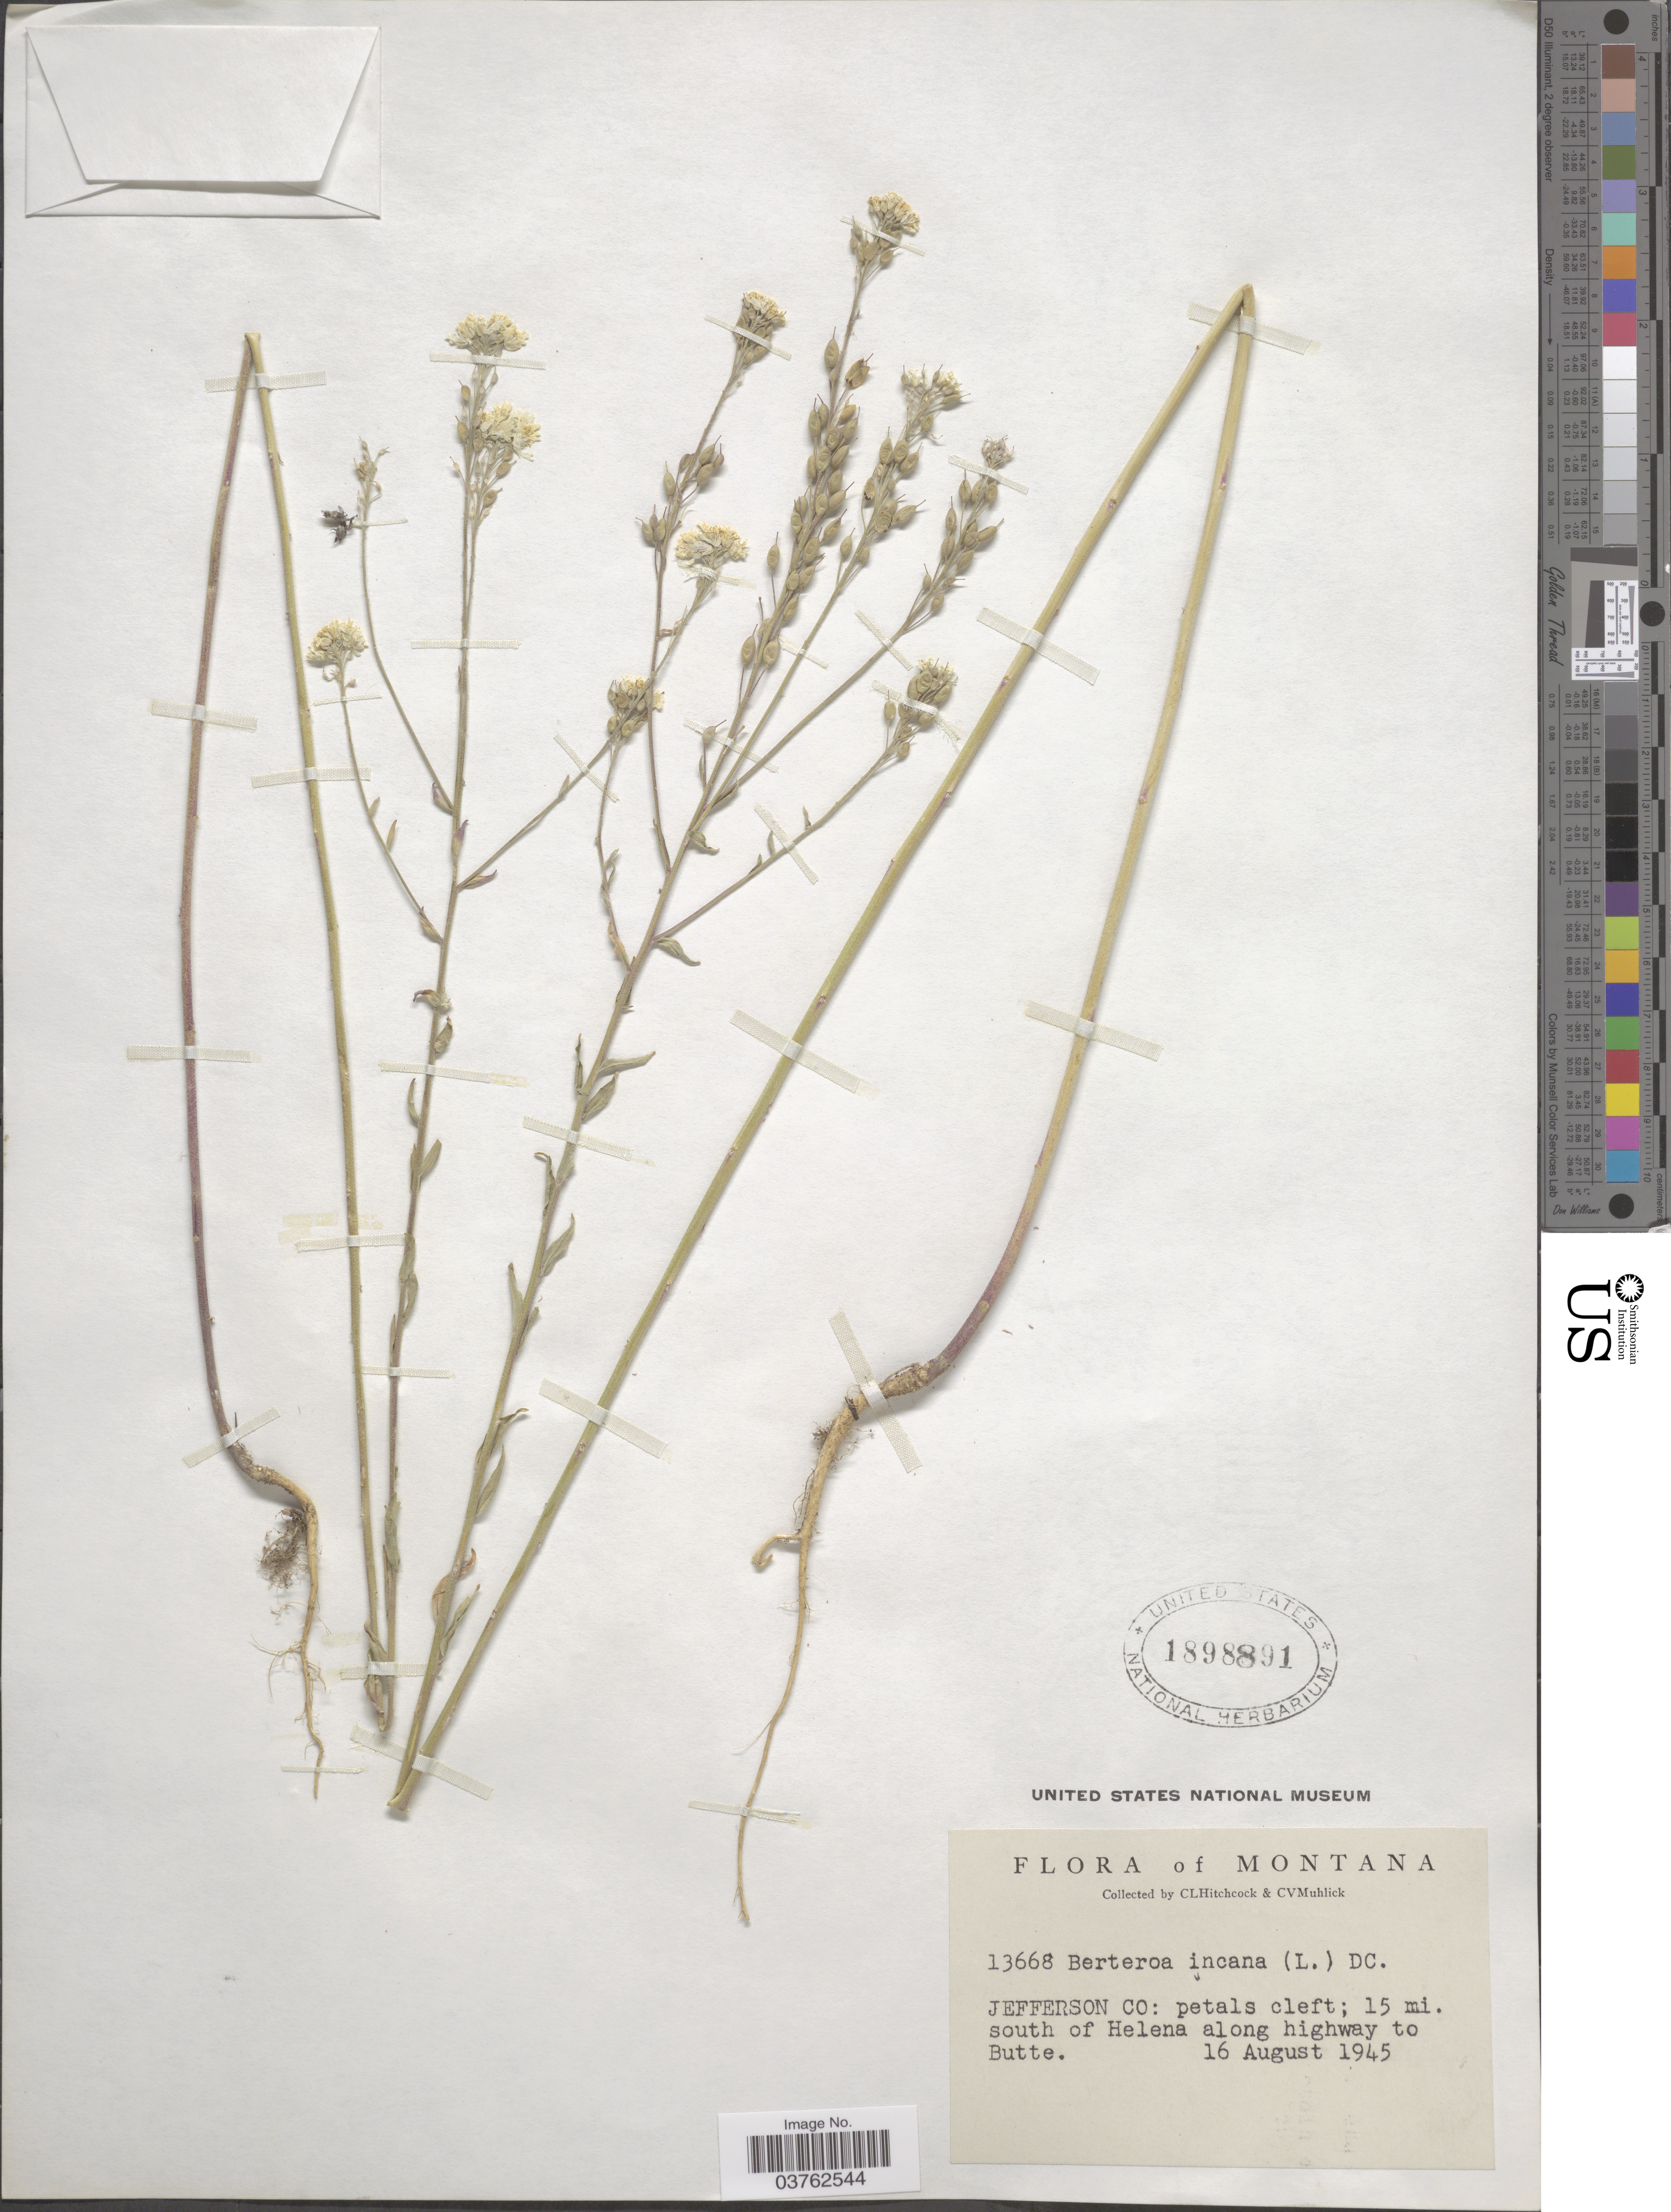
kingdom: Plantae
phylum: Tracheophyta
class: Magnoliopsida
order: Brassicales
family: Brassicaceae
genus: Berteroa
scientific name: Berteroa incana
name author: (L.) DC.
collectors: C. L. Hitchcock & C. V. Muhlick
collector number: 13668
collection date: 1945-08-16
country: United States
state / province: Montana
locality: Jefferson Co: 15 mi. south of Helena along highway to Butte.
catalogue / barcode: US 1898891